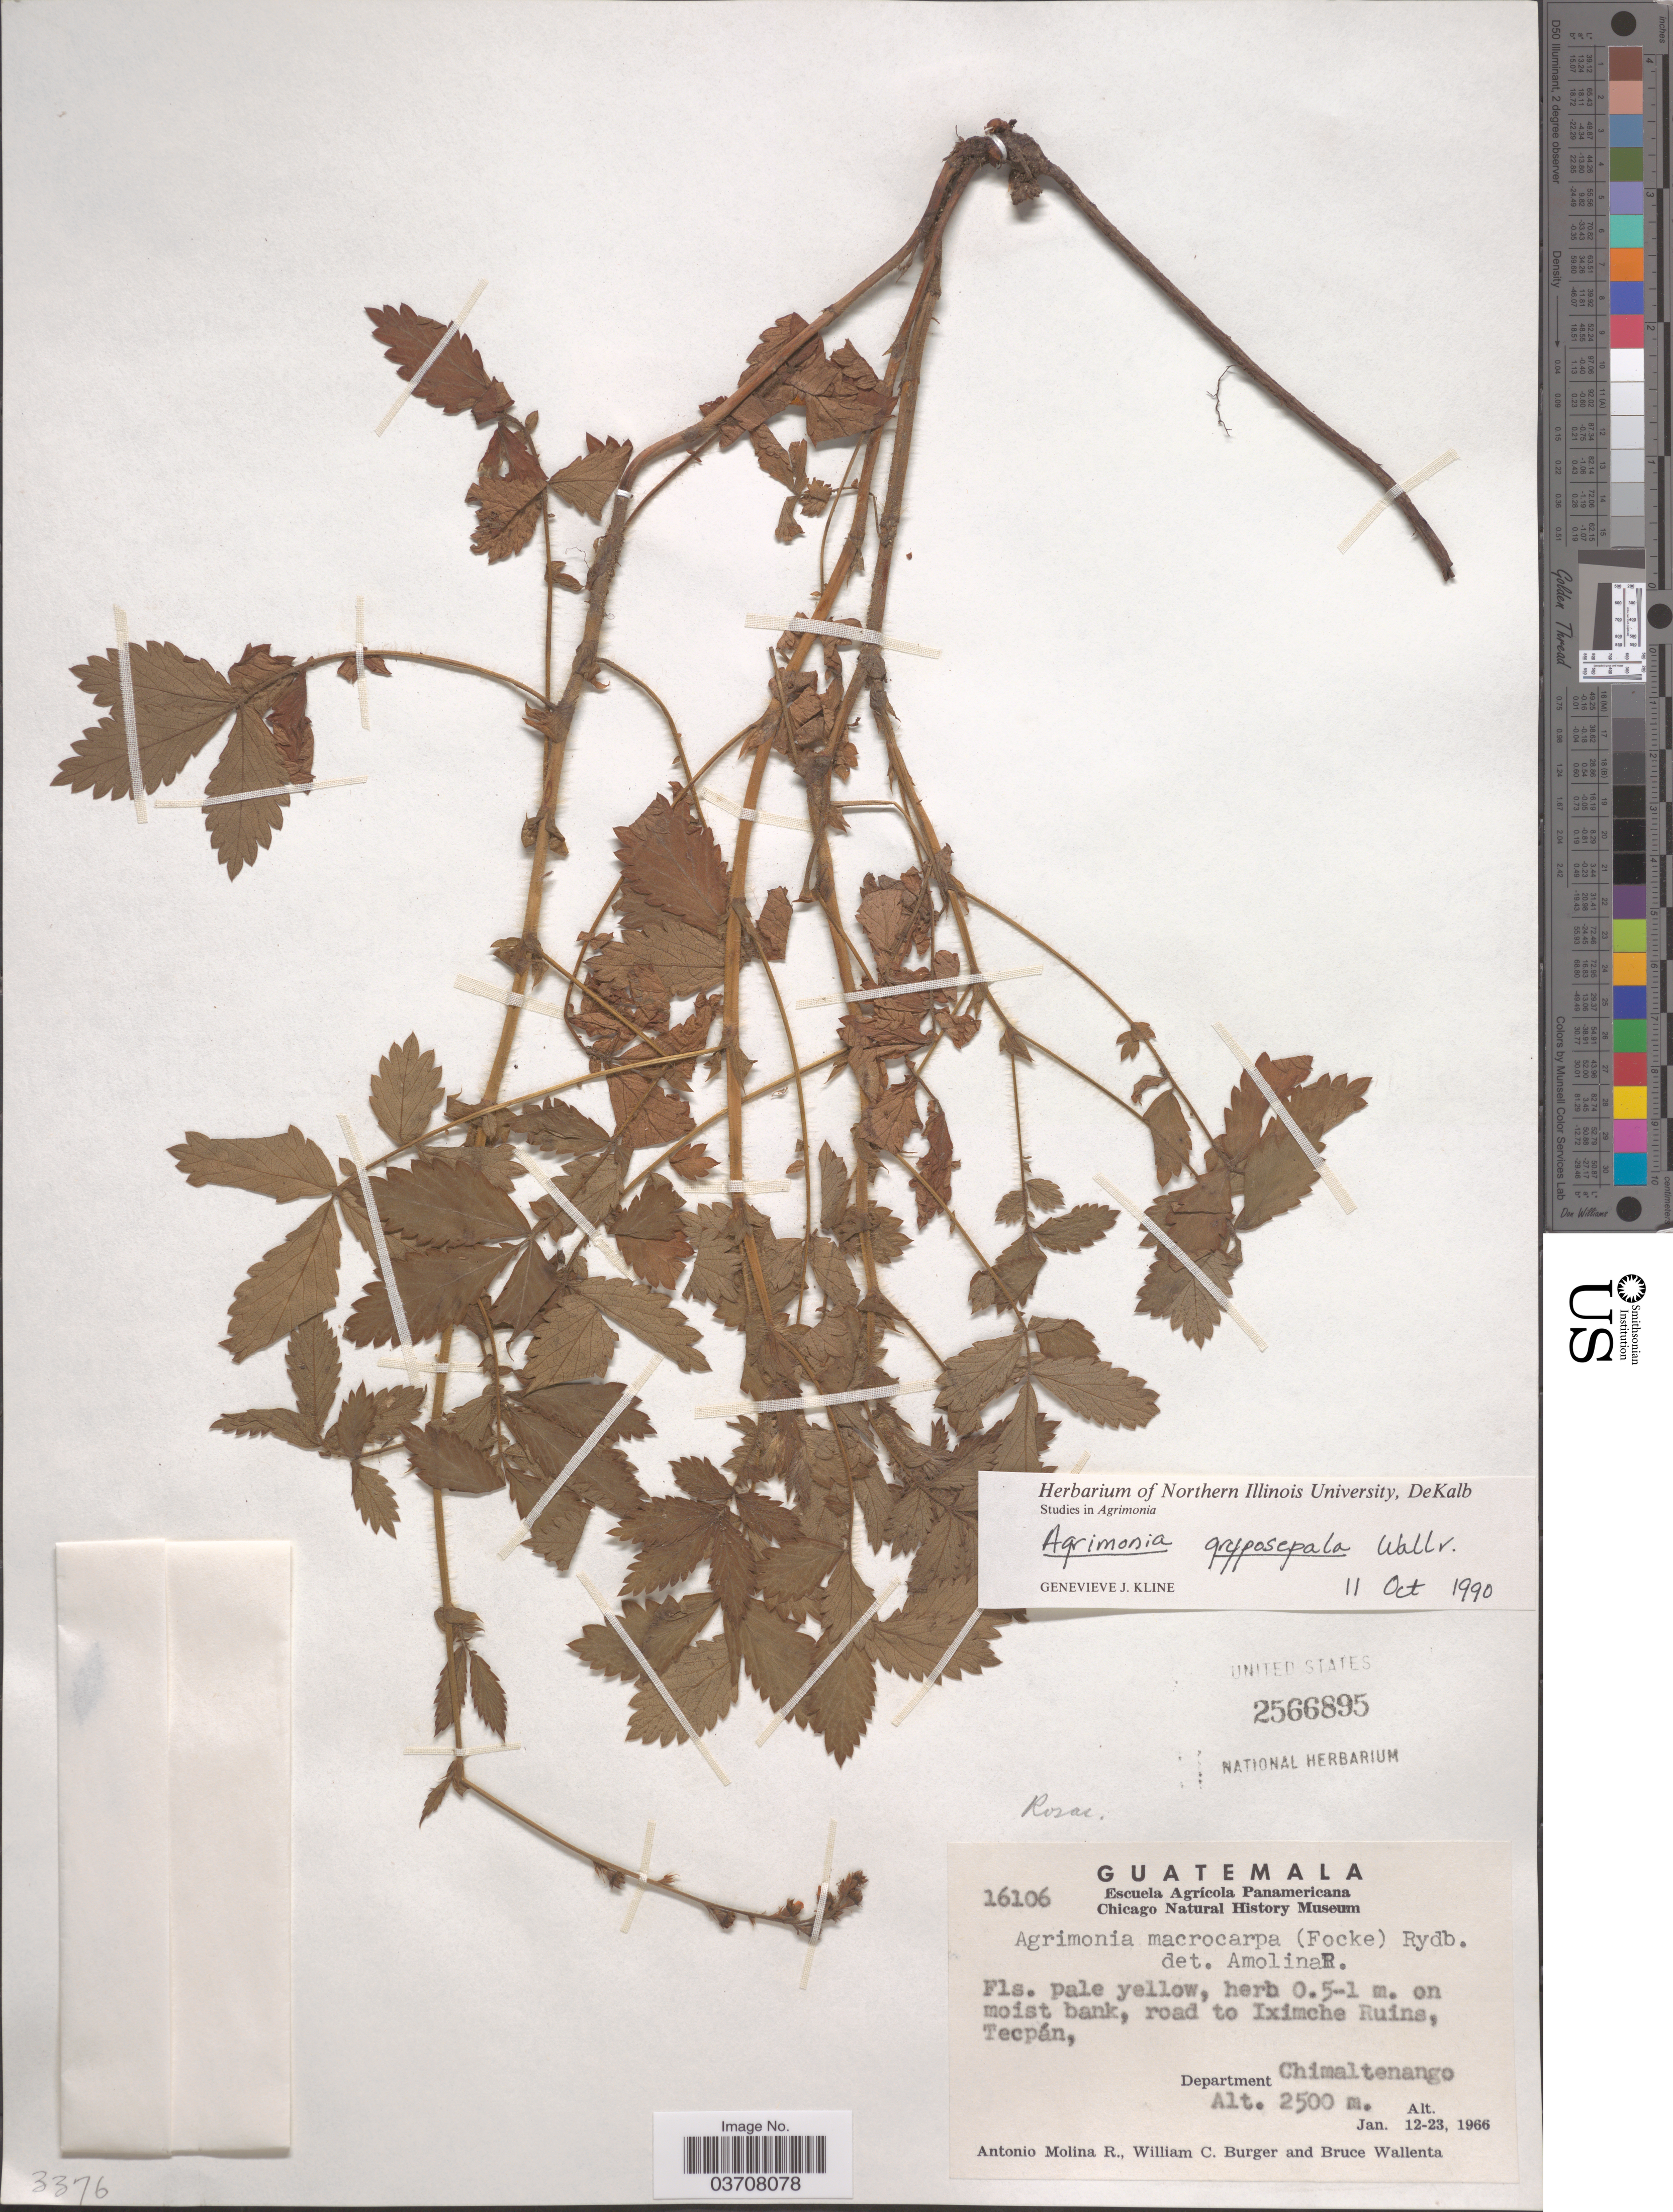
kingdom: Plantae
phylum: Tracheophyta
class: Magnoliopsida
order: Rosales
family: Rosaceae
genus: Agrimonia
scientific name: Agrimonia gryposepala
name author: Wallr.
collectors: A. Molina R., W. Burger & B. Wallenta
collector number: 16106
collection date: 1966-01-12/1966-01-23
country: Guatemala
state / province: Chimaltenango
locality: Road to Iximche Ruins, Tecpán, Department Chimaltenango.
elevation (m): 2500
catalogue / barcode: US 2566895